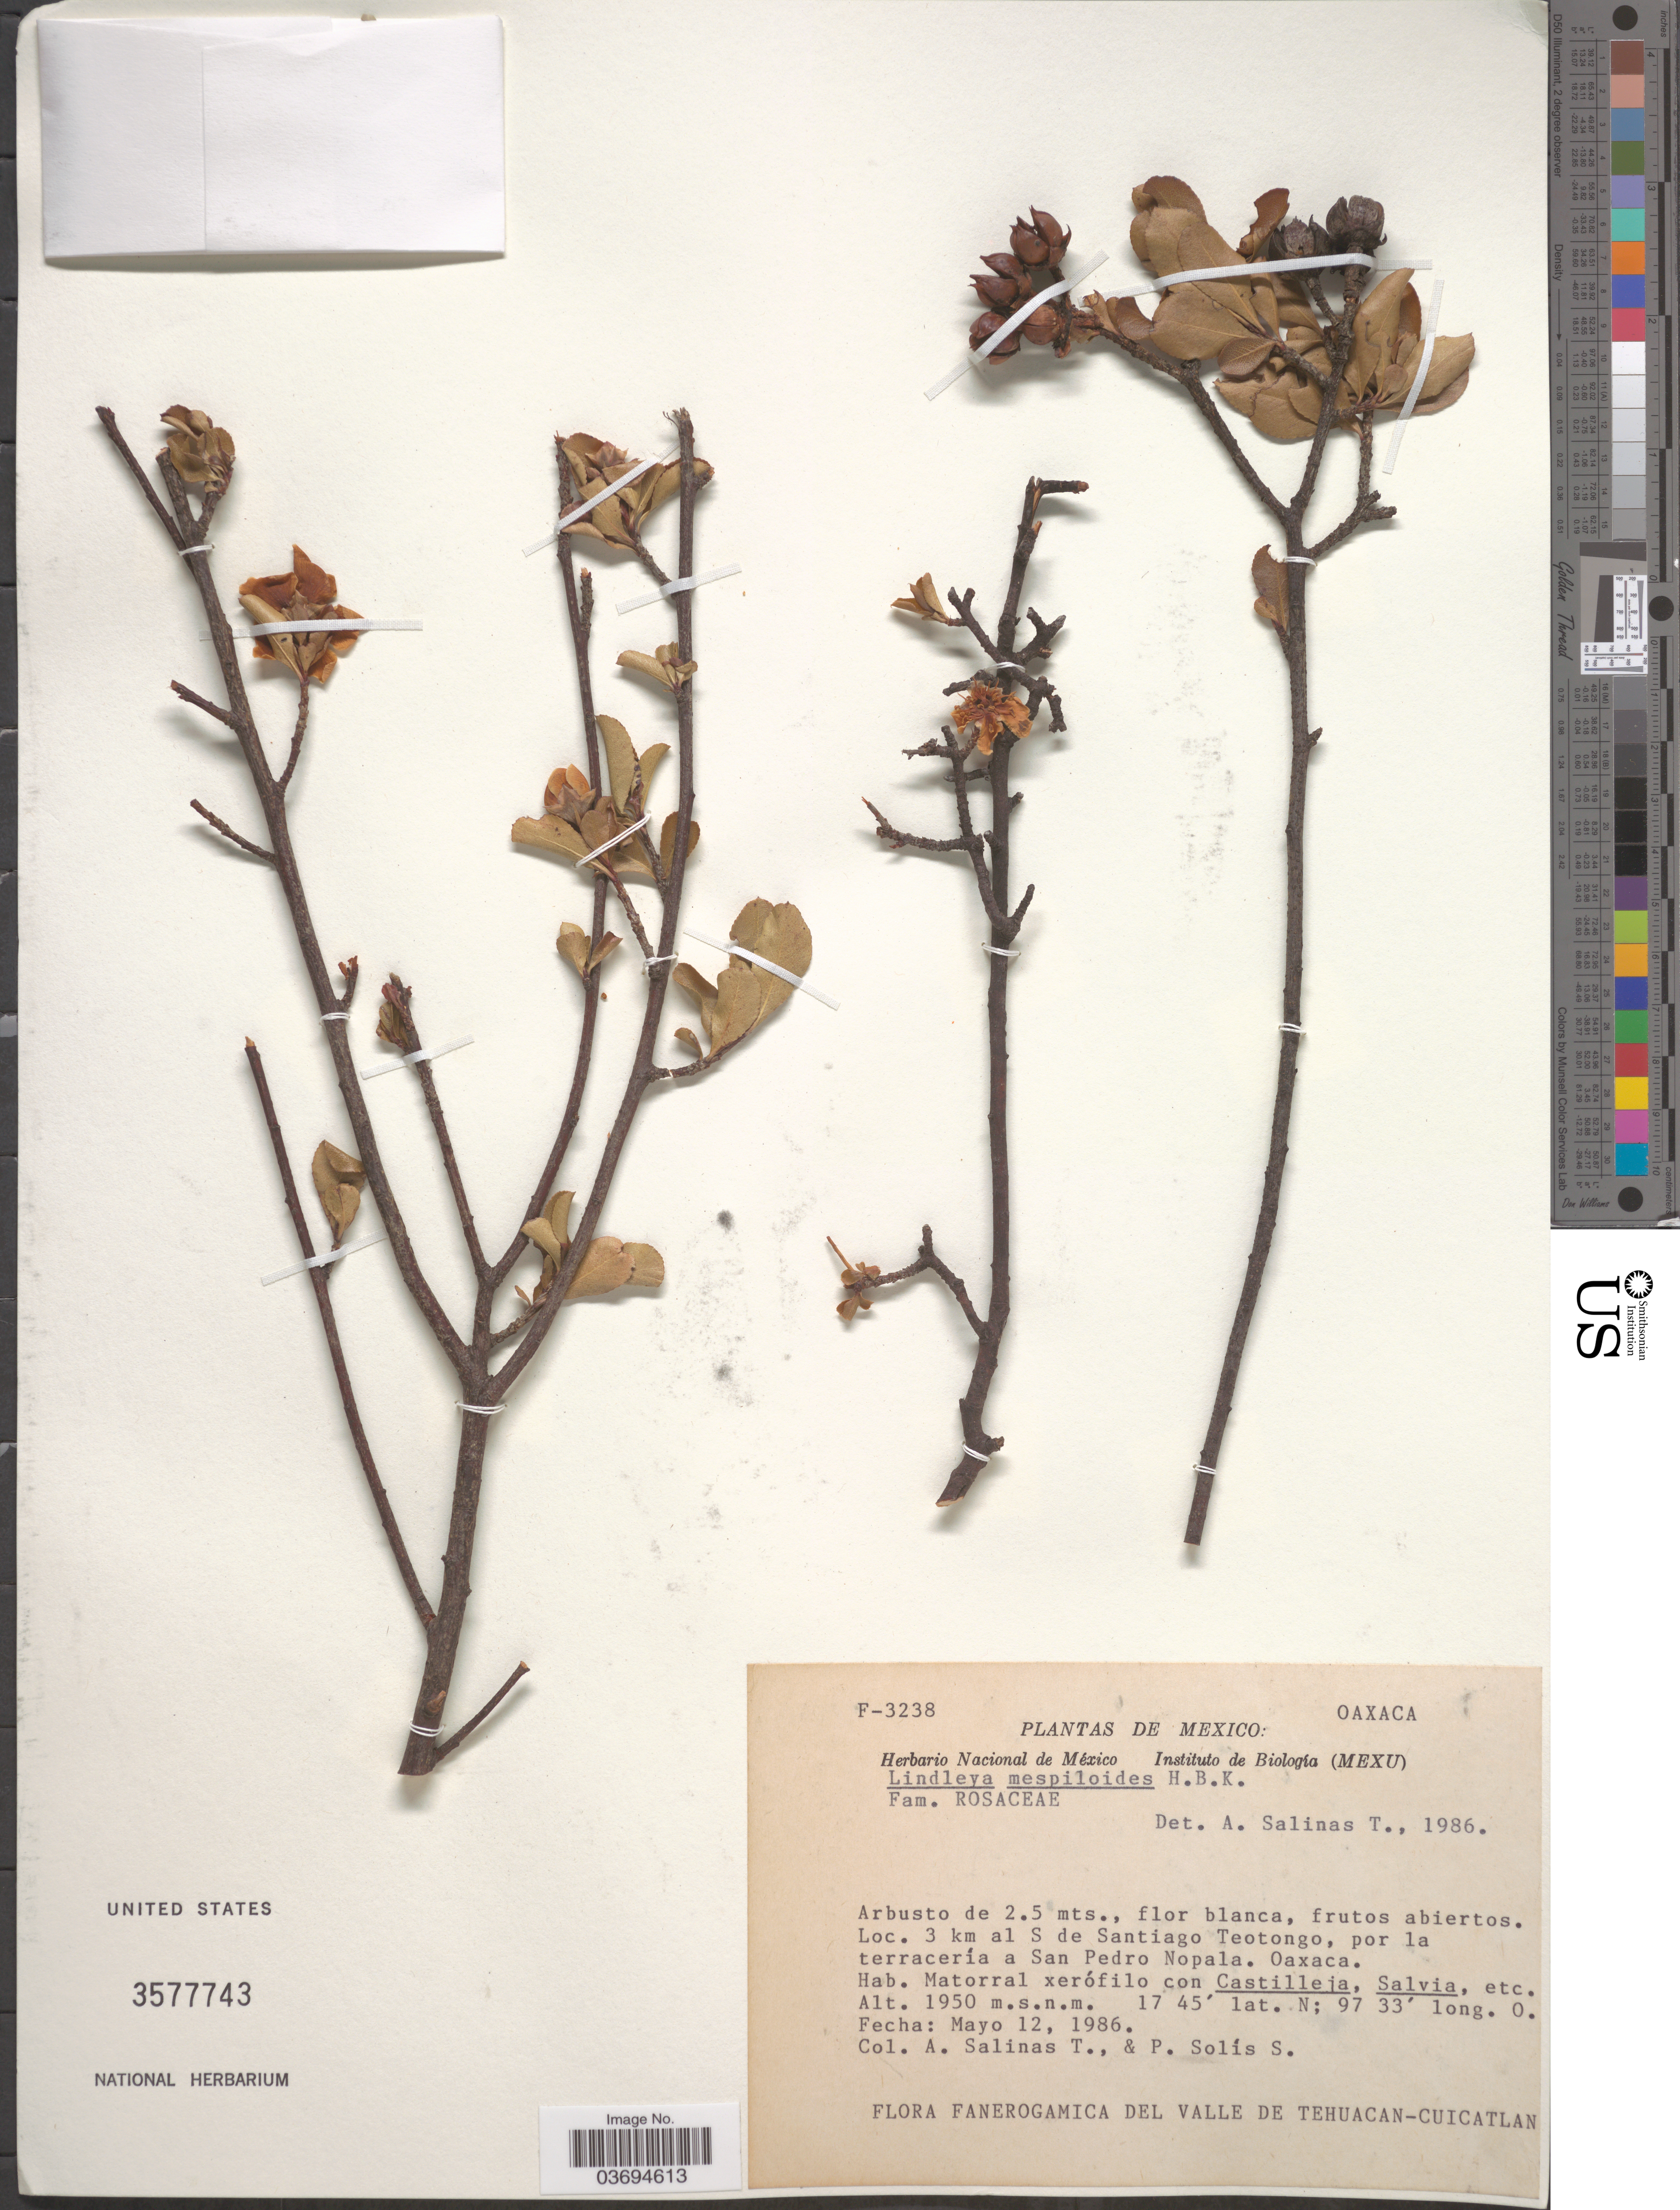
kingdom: Plantae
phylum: Tracheophyta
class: Magnoliopsida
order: Rosales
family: Rosaceae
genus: Lindleya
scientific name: Lindleya mespiloides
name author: Kunth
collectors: A. Salinas T. & P. Solis S.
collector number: F-3238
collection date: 1986-05-12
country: Mexico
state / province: Oaxaca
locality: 3 km al S de Santiago Teotongo, por la terracería a San Pedro Nopala. Valle de Tehuacan-Cuicatlan.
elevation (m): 1950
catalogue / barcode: US 3577743